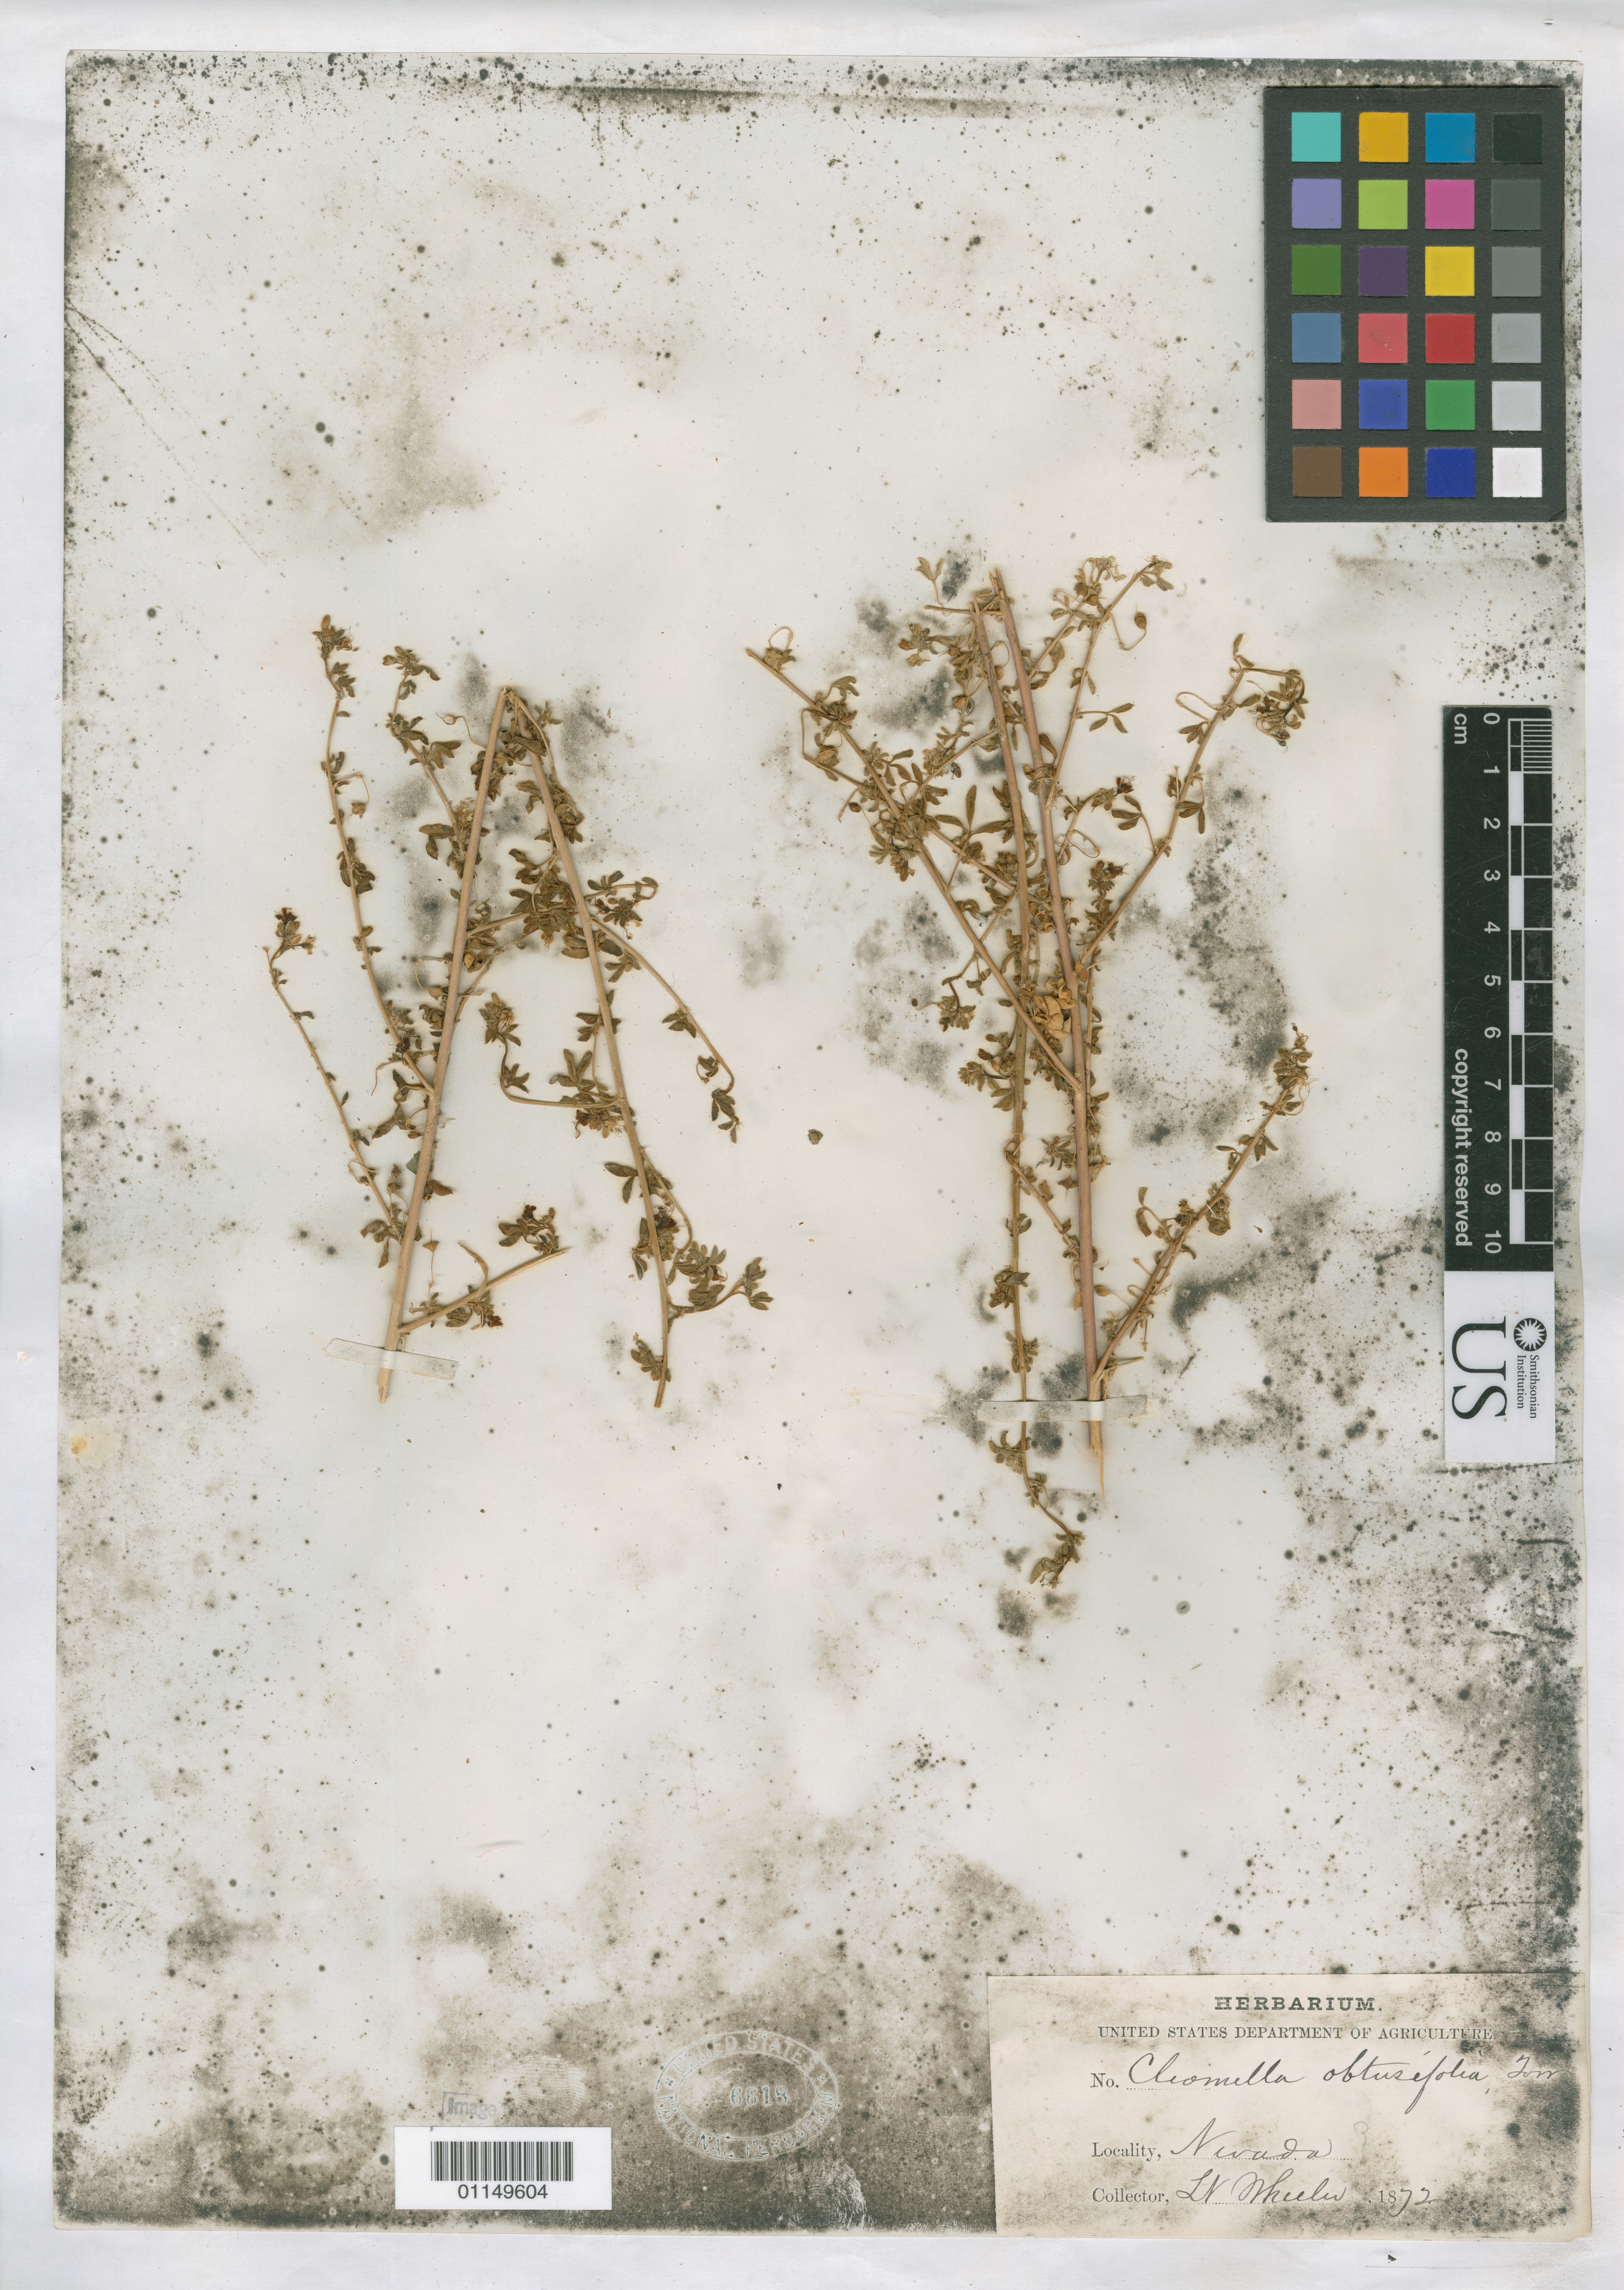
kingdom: Plantae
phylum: Tracheophyta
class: Magnoliopsida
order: Brassicales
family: Cleomaceae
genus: Cleomella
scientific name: Cleomella obtusifolia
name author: Torr. & Frém.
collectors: J. Wheeler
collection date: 1872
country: United States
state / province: Nevada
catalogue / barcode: US 6618